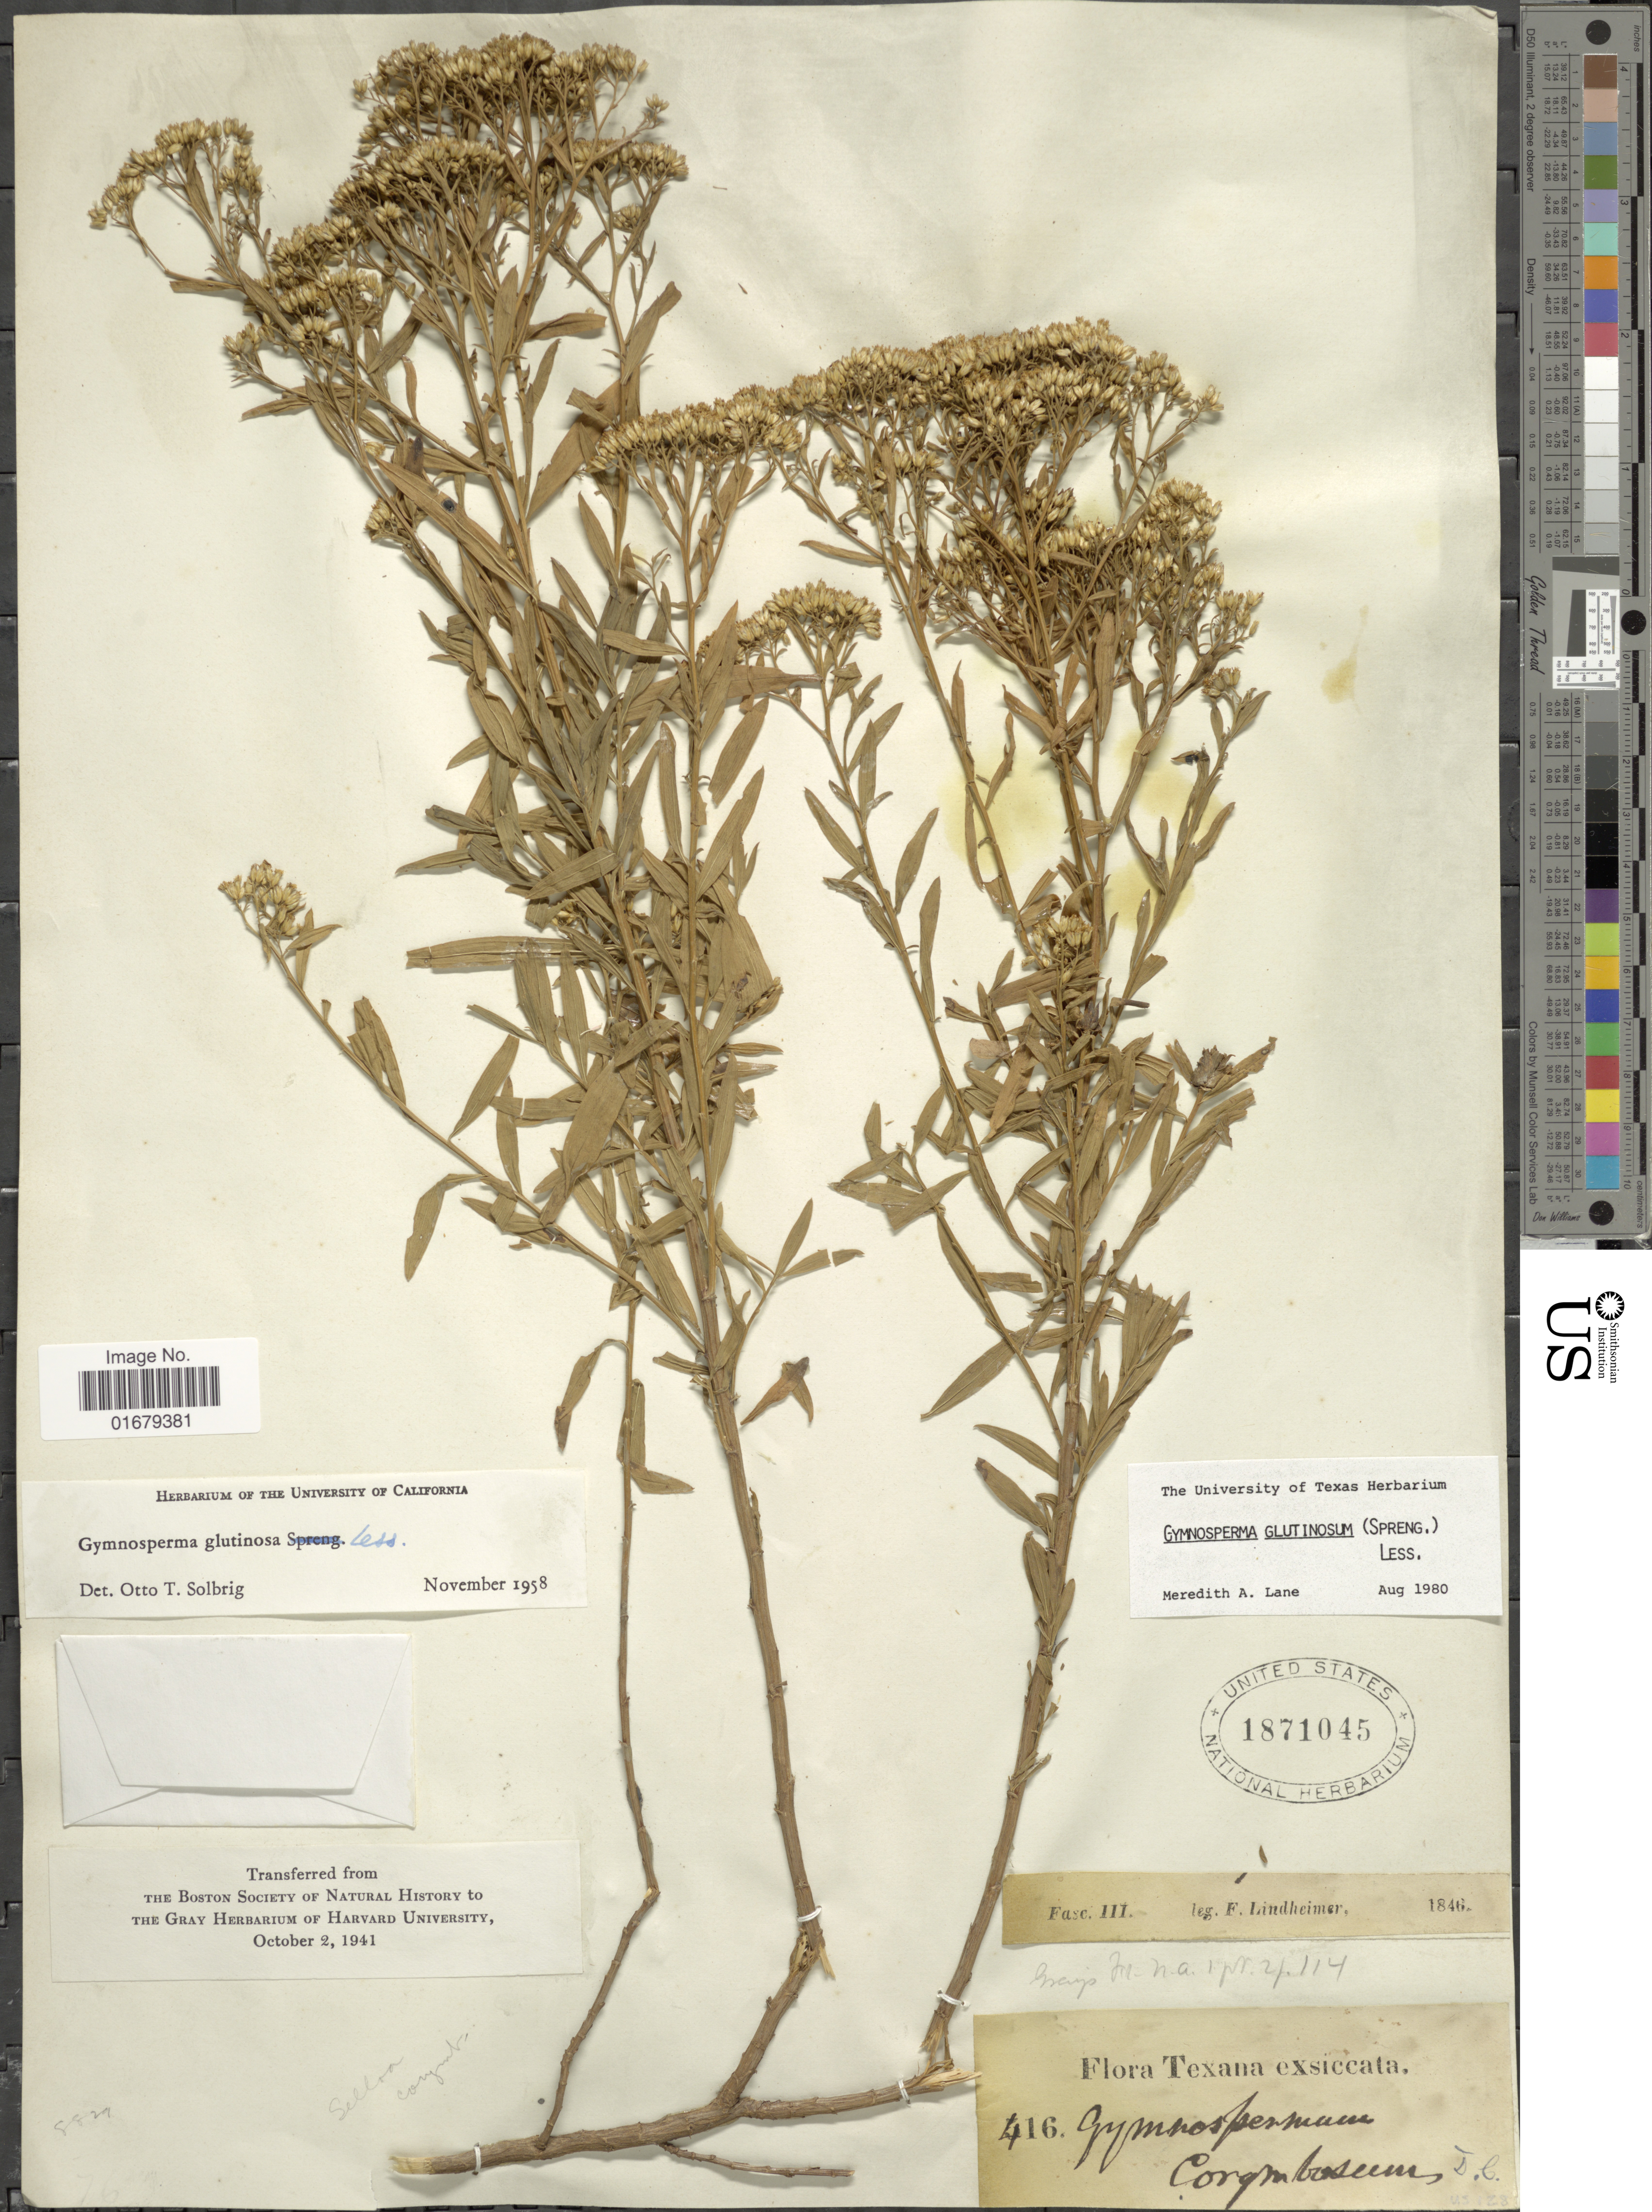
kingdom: Plantae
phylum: Tracheophyta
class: Magnoliopsida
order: Asterales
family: Asteraceae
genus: Gymnosperma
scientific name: Gymnosperma glutinosum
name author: (Spreng.) Less.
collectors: F. Lindheimer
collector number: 416*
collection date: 1846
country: United States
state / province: Texas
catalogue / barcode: US 1871045